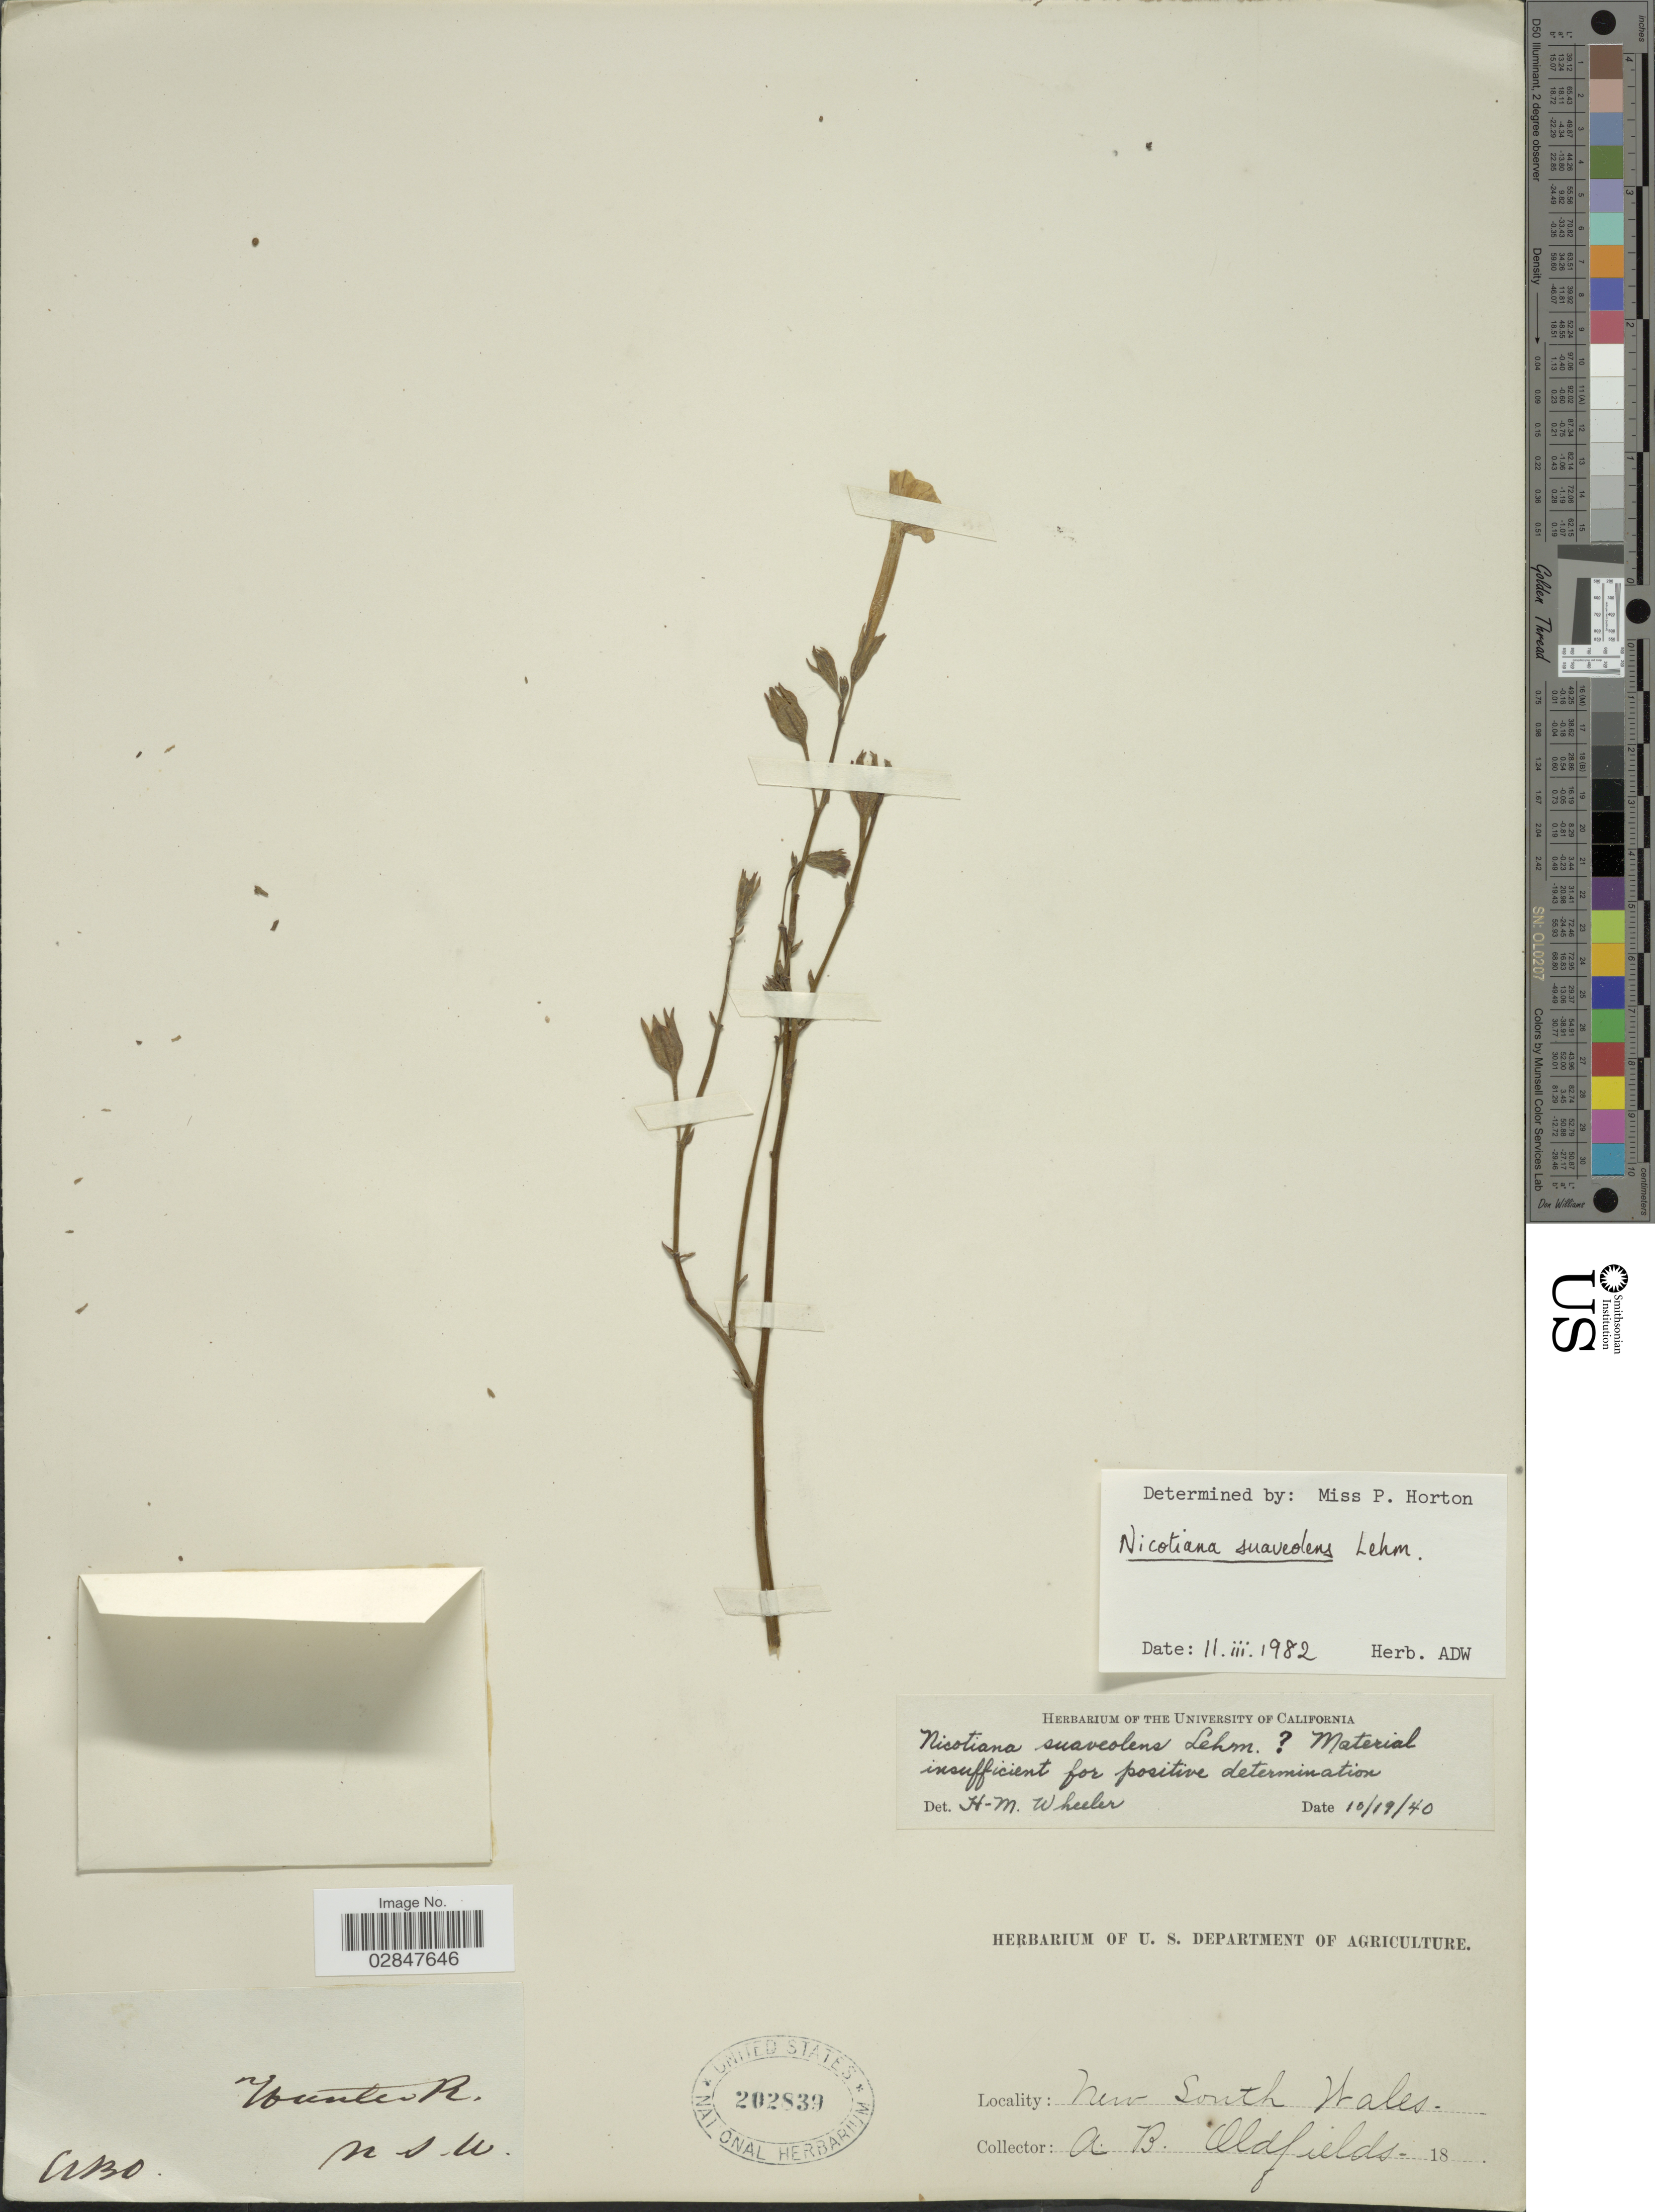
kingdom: Plantae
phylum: Tracheophyta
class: Magnoliopsida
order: Solanales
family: Solanaceae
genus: Nicotiana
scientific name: Nicotiana suaveolens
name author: Lehm.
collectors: A. Oldfield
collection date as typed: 18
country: Australia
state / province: New South Wales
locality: Hunter R. N.S.W.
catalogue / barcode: US 202839